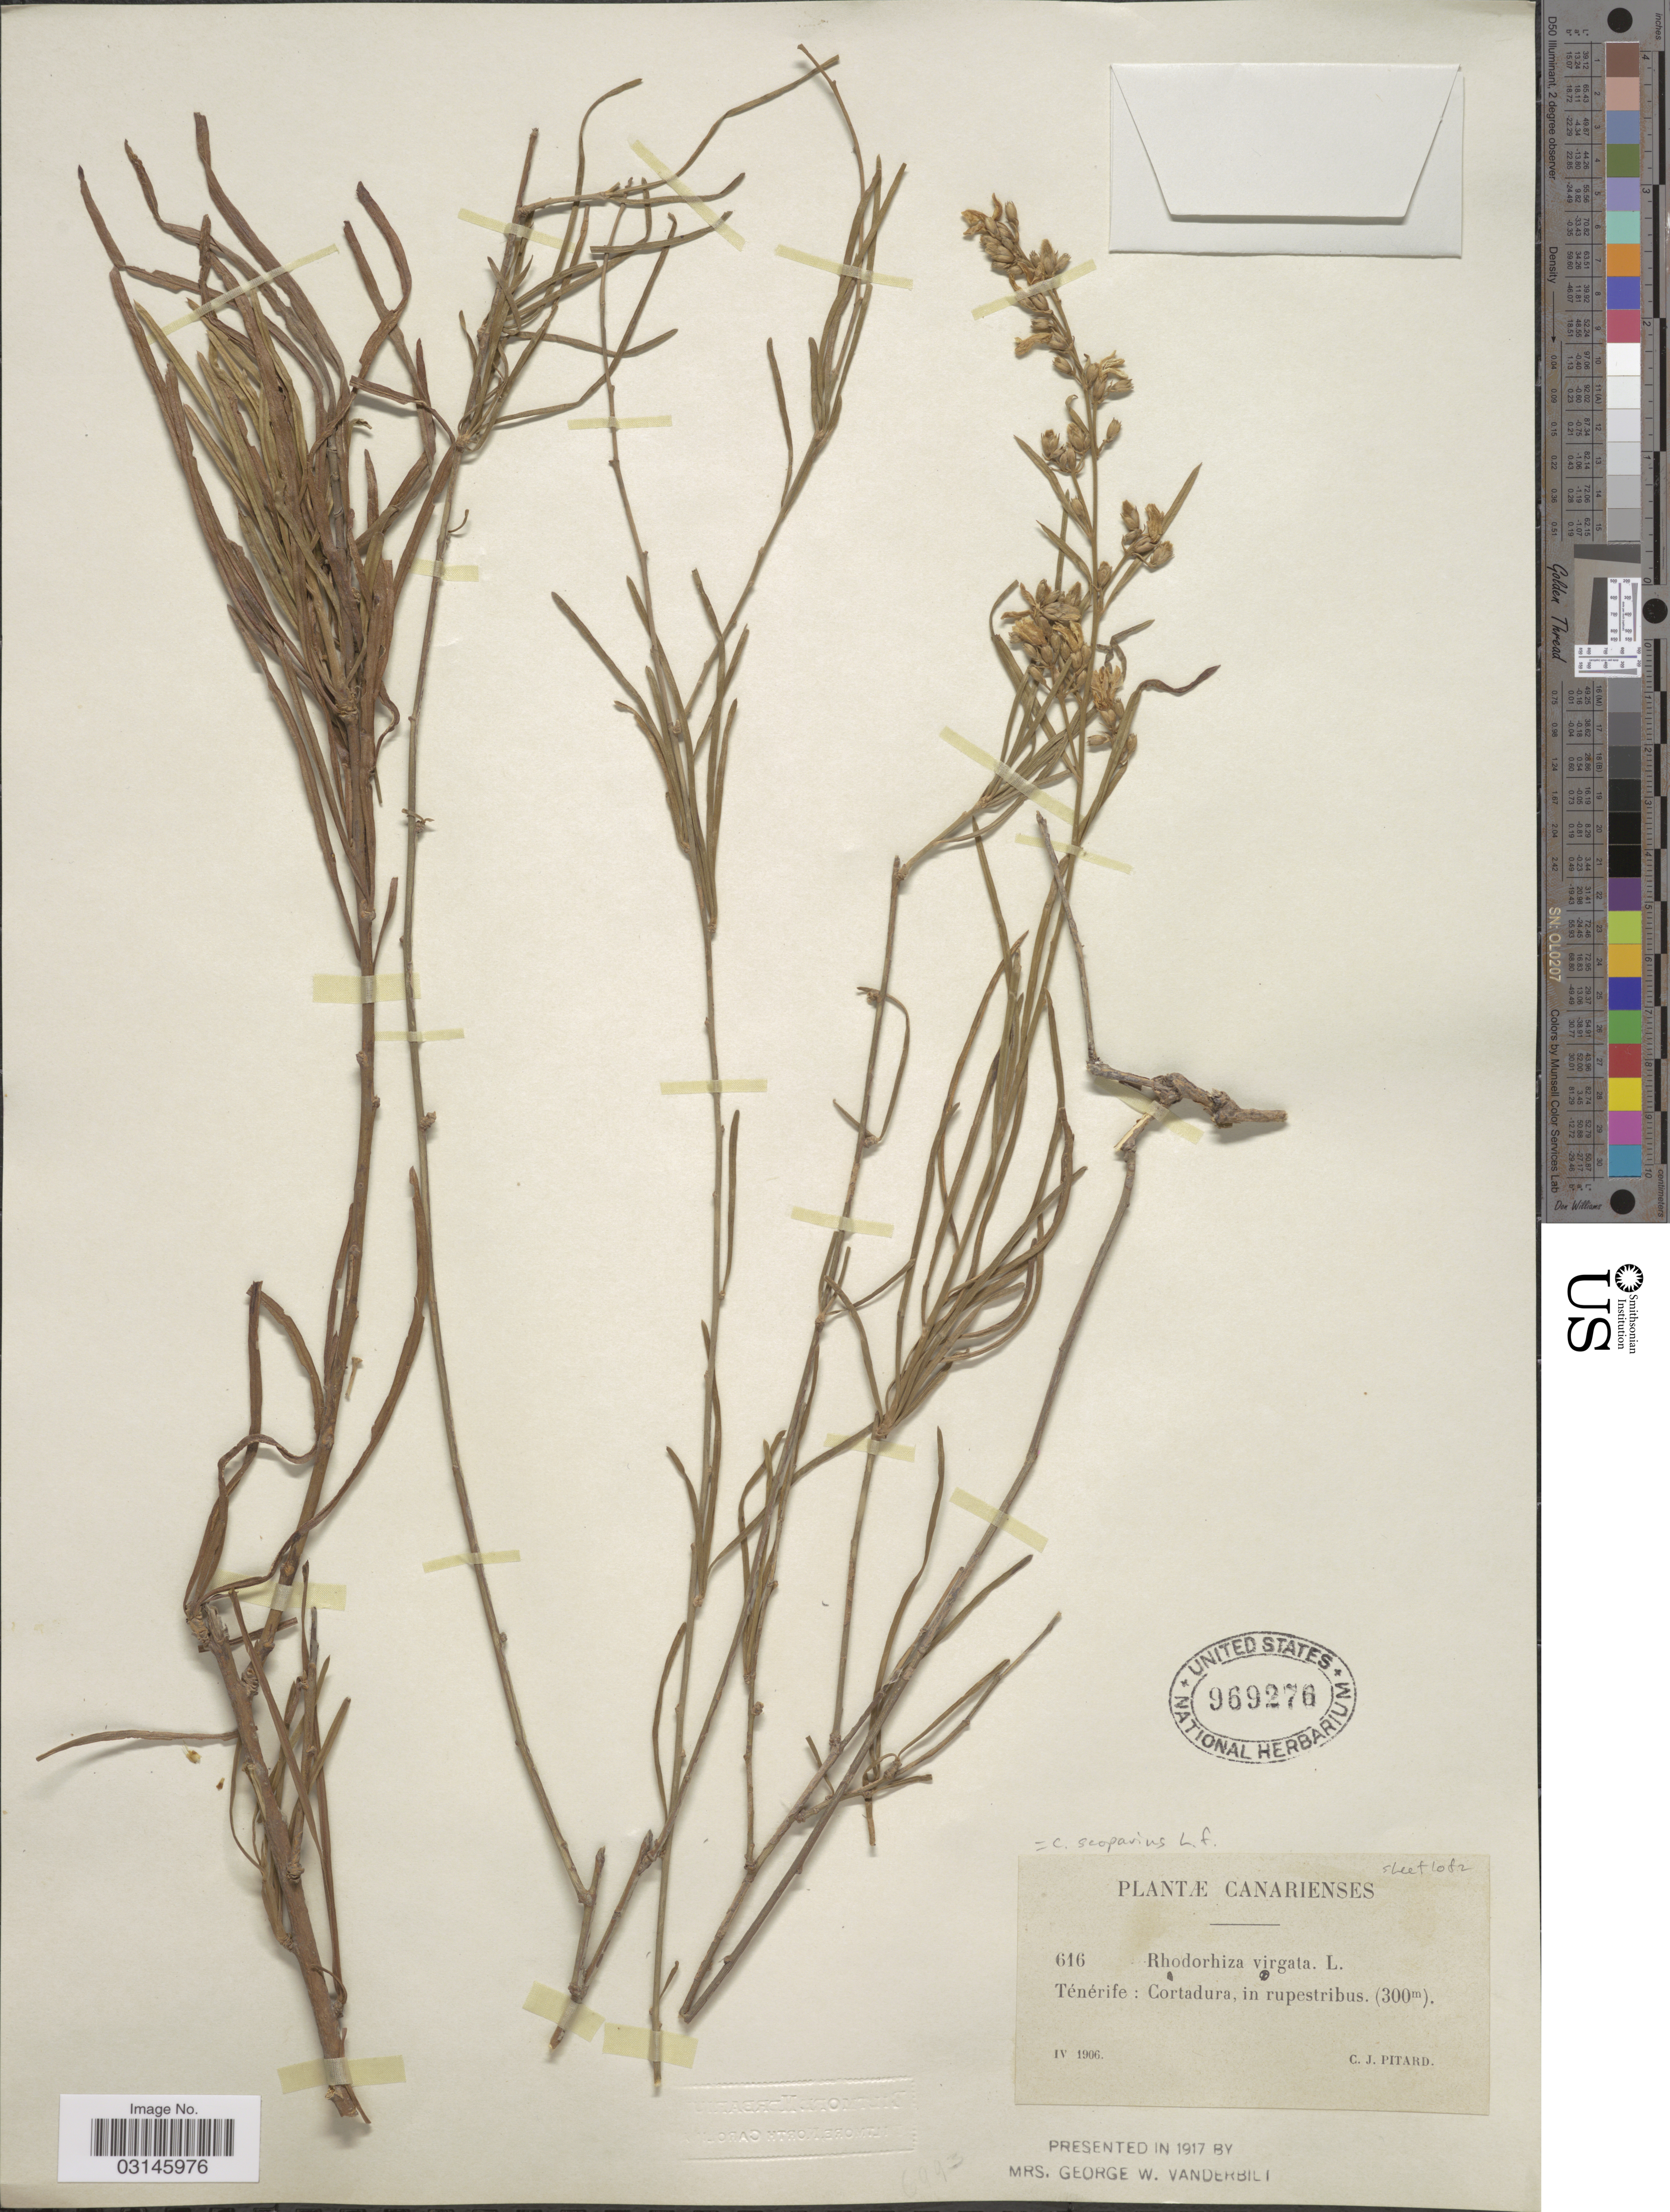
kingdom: Plantae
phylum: Tracheophyta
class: Magnoliopsida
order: Solanales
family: Convolvulaceae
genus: Convolvulus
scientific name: Convolvulus scoparius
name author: L. f.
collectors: C. Pitard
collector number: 616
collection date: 1906-04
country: Spain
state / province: Canarias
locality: Ténérife: Cortadura, in rupestribus.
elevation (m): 300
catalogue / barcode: US 969276